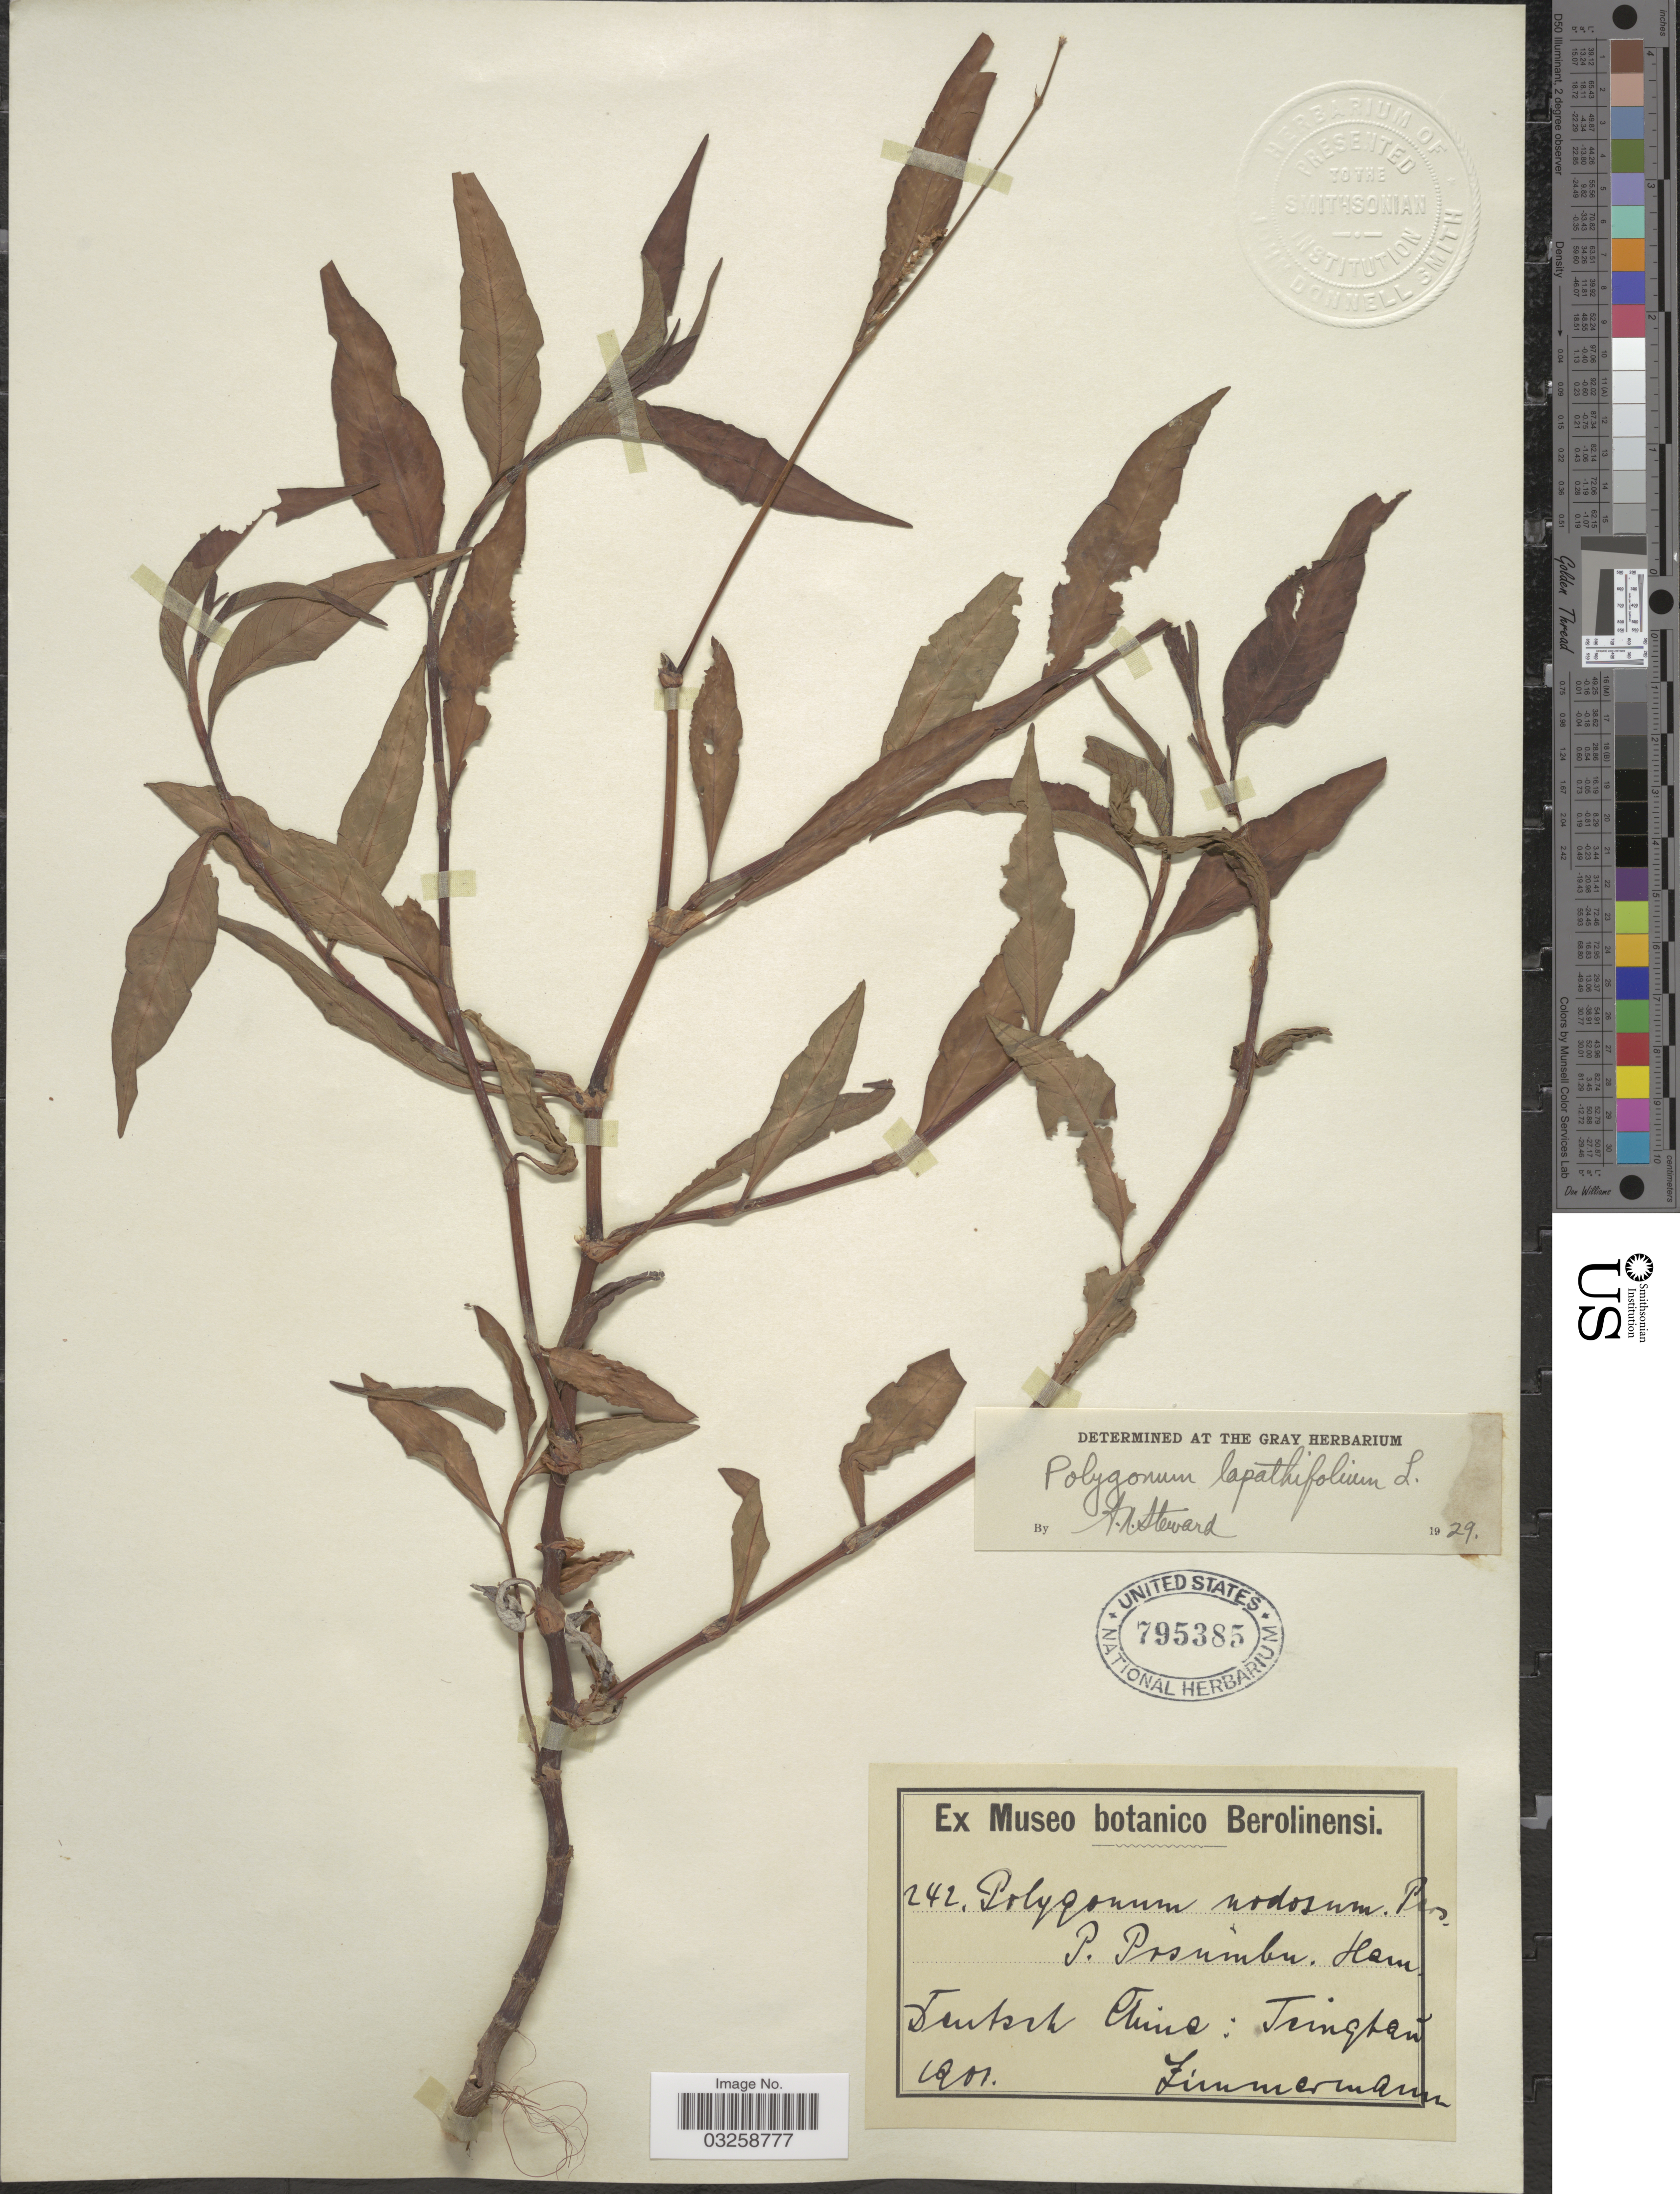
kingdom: Plantae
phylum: Tracheophyta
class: Magnoliopsida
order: Caryophyllales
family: Polygonaceae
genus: Polygonum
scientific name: Polygonum lapathifolium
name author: L.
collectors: -. Zimmermann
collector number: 242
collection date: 1901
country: China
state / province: Shandong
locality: Deutsch China: Tsingtáo.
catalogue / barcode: US 795385